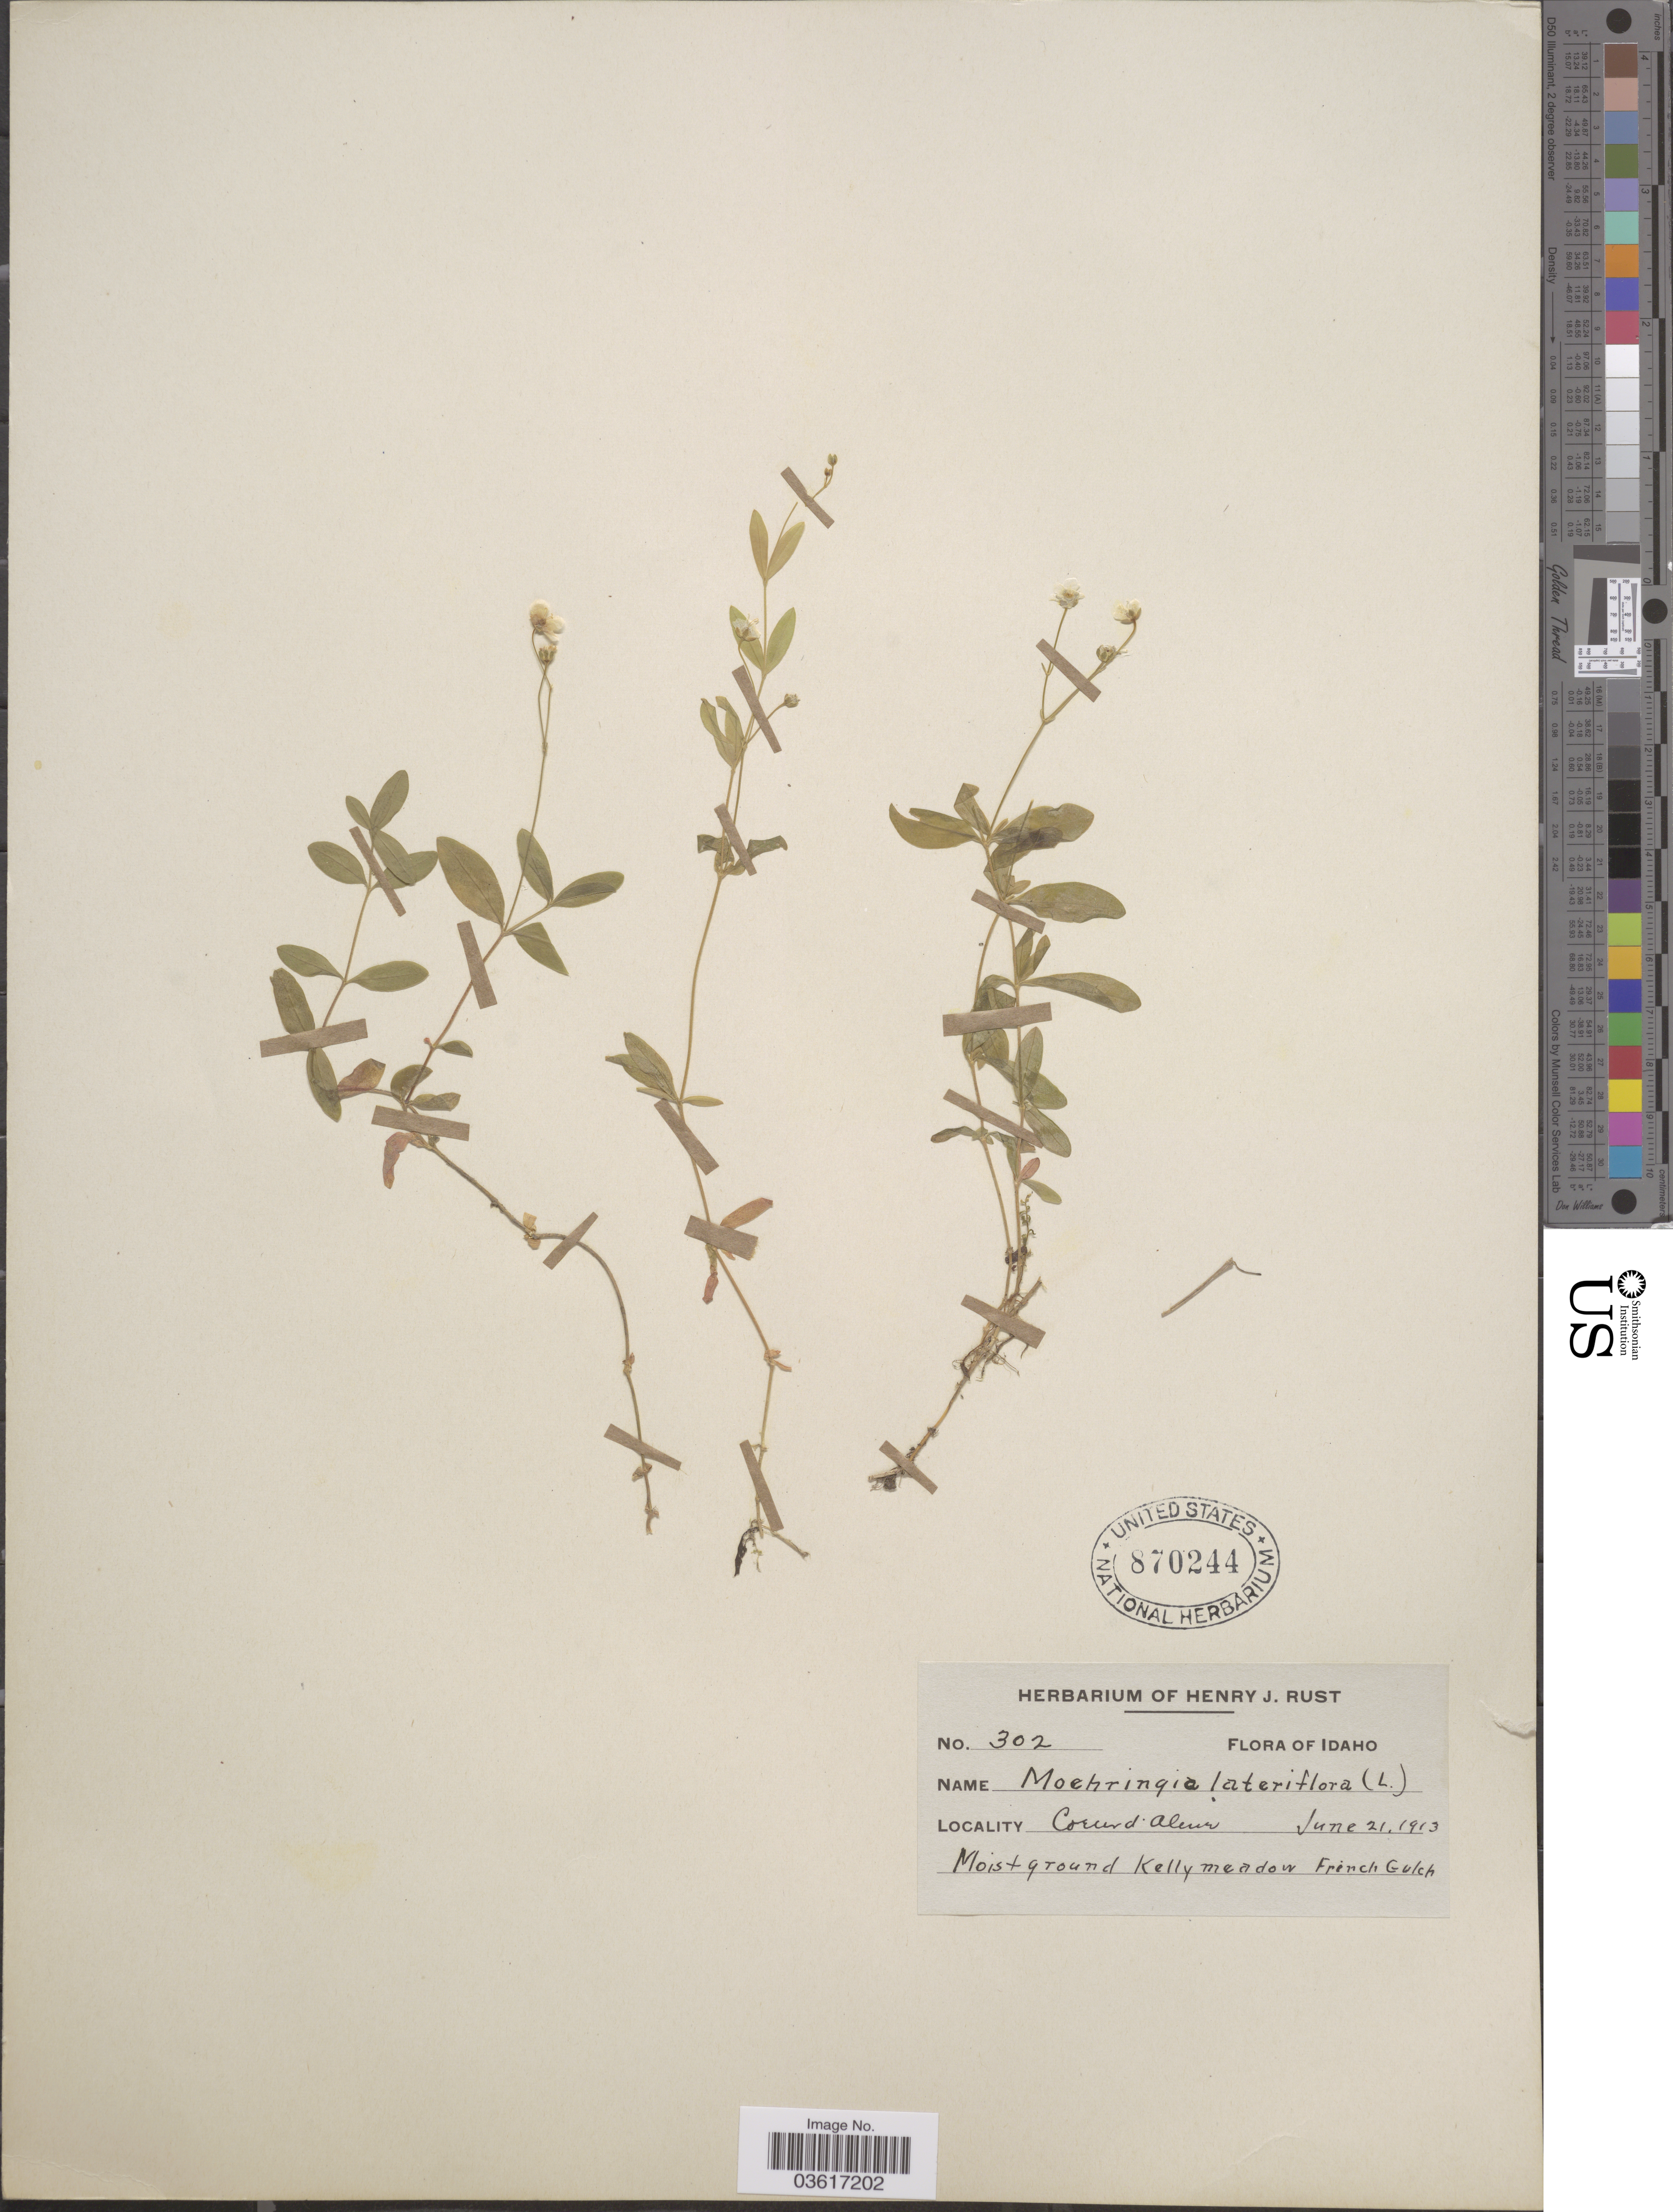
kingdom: Plantae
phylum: Tracheophyta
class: Magnoliopsida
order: Caryophyllales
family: Caryophyllaceae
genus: Moehringia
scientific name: Moehringia lateriflora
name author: (L.) Fenzl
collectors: H. J. Rust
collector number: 302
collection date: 1913-06-21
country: United States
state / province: Idaho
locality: Coeur d'Alene. Moist ground Kelly meadow French Gulch.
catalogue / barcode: US 870244